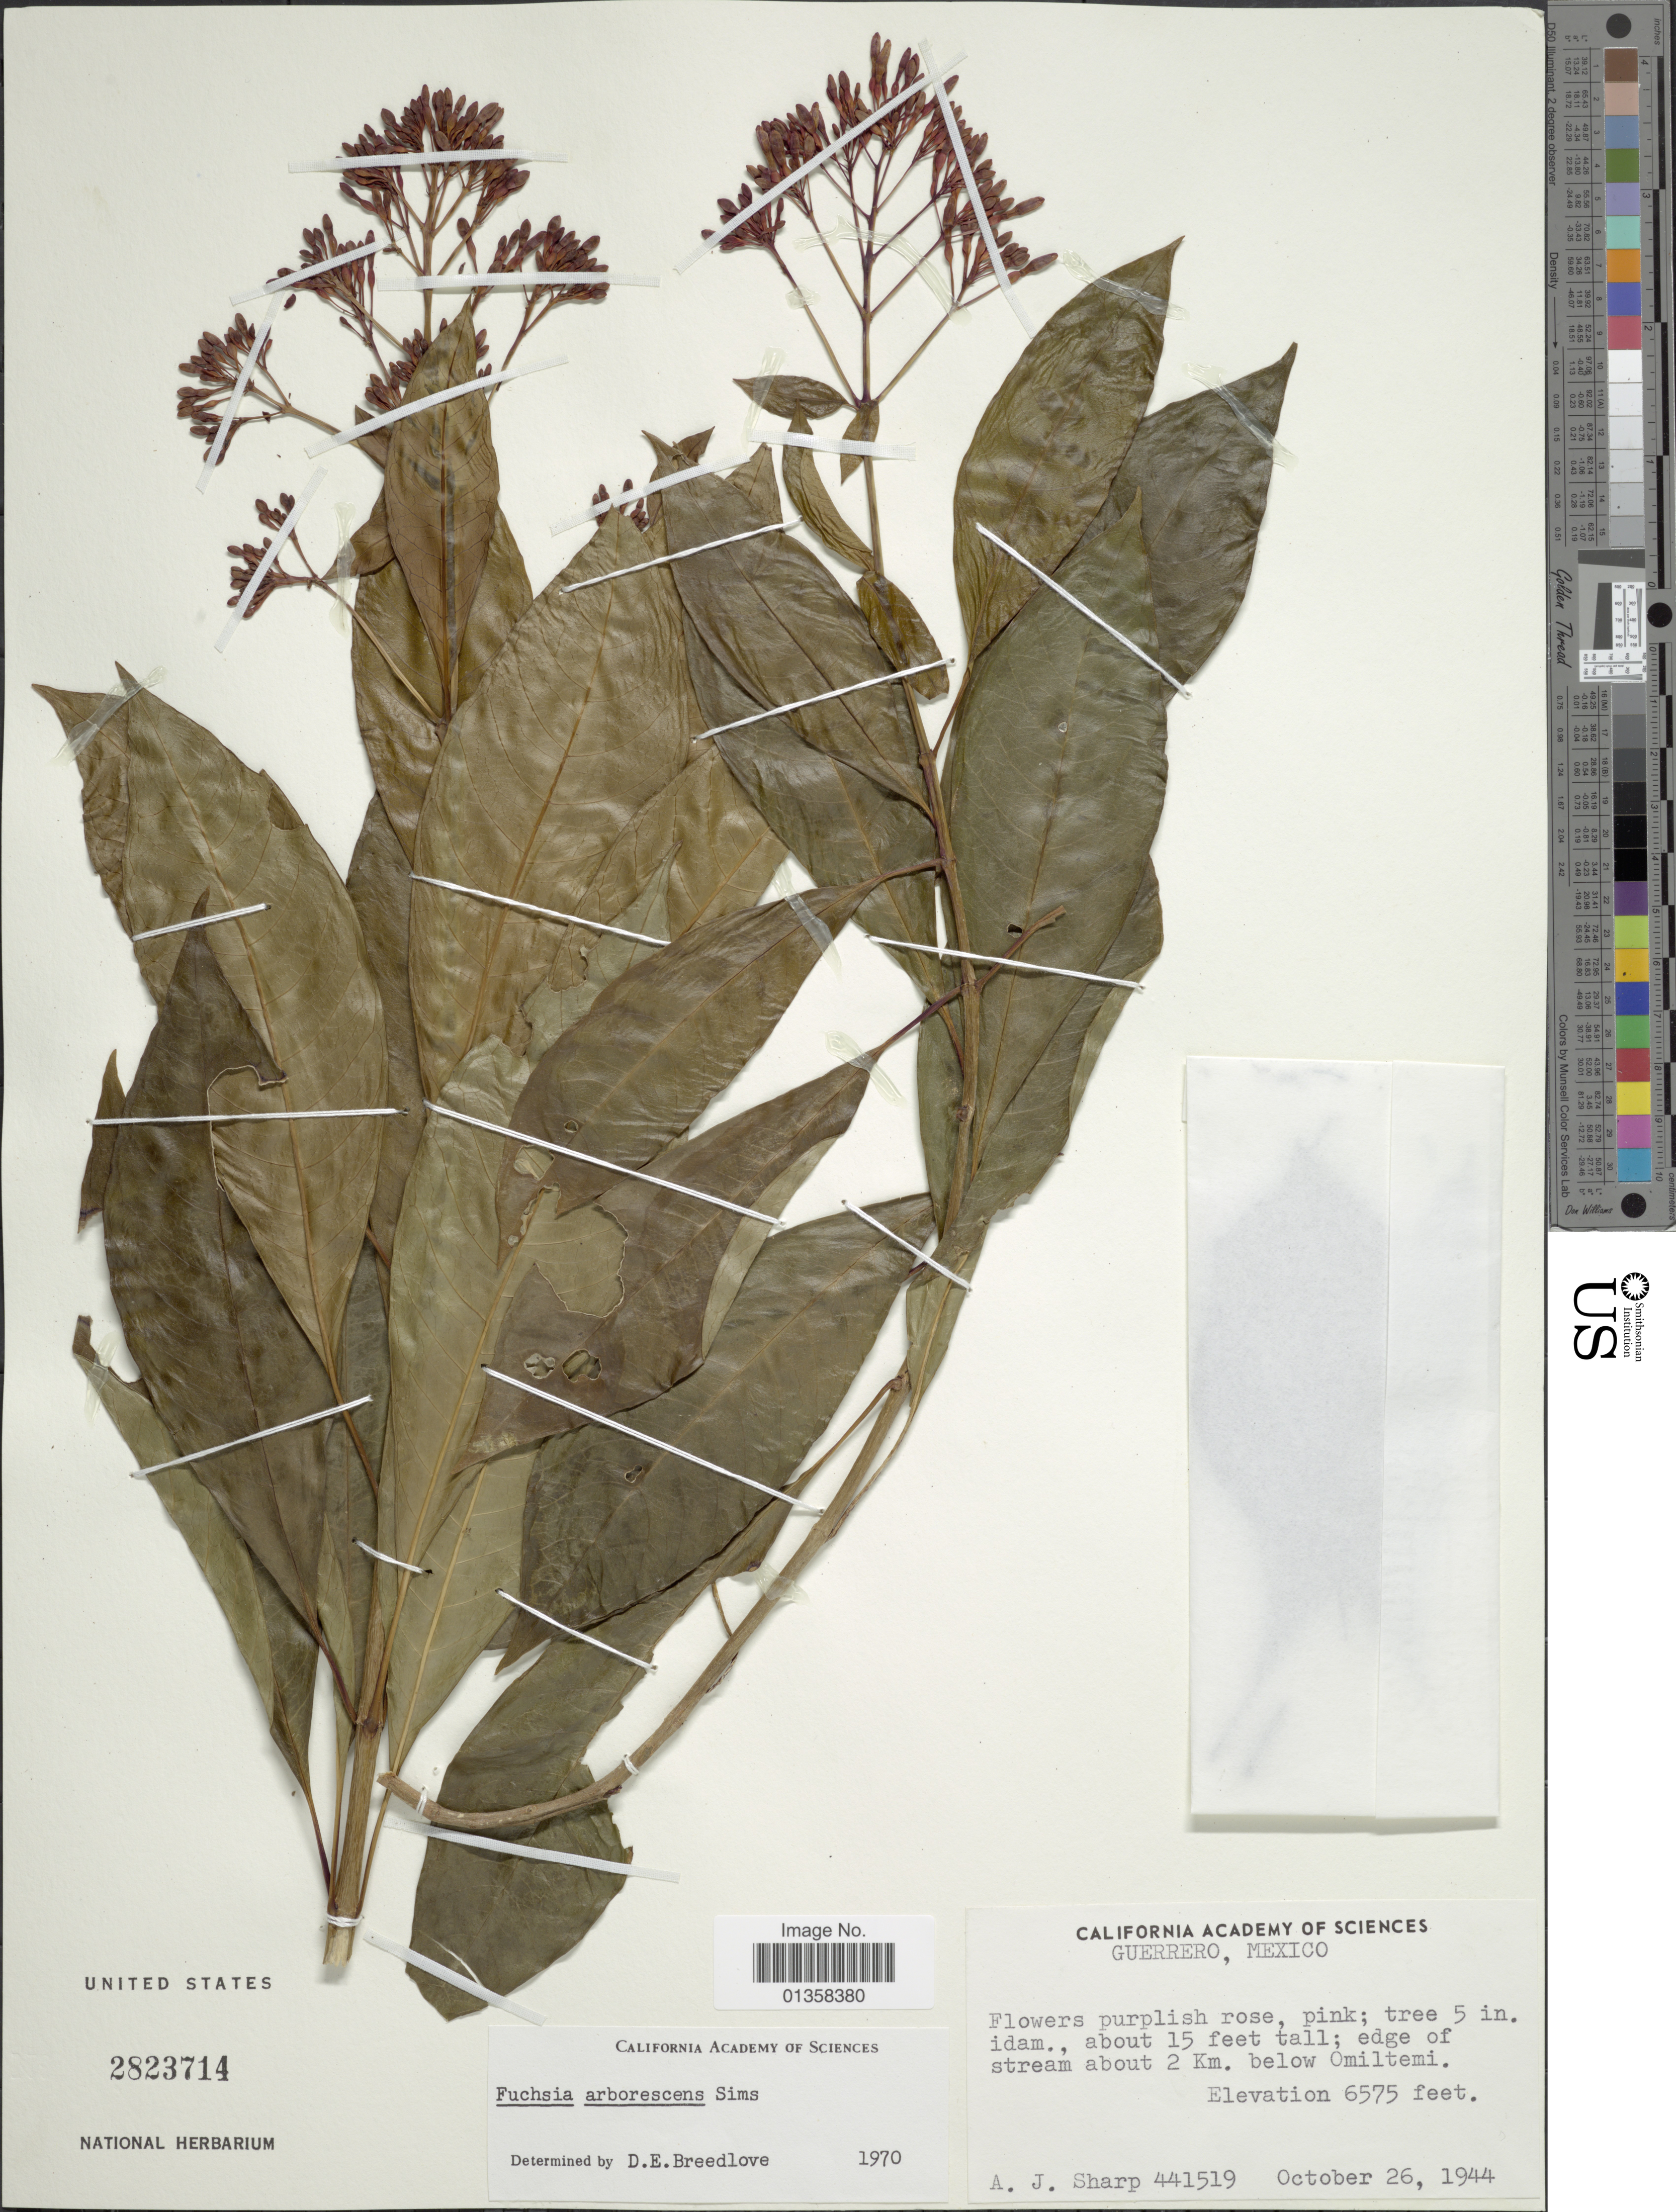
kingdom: Plantae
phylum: Tracheophyta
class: Magnoliopsida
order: Myrtales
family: Onagraceae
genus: Fuchsia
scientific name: Fuchsia arborescens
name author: Sims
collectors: A. J. Sharp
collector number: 441519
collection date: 1944-10-26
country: Mexico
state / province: Guerrero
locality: About 15 feet tall; edge of stream about 2 Km. below Omiltemi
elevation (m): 2004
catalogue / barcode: US 2823714